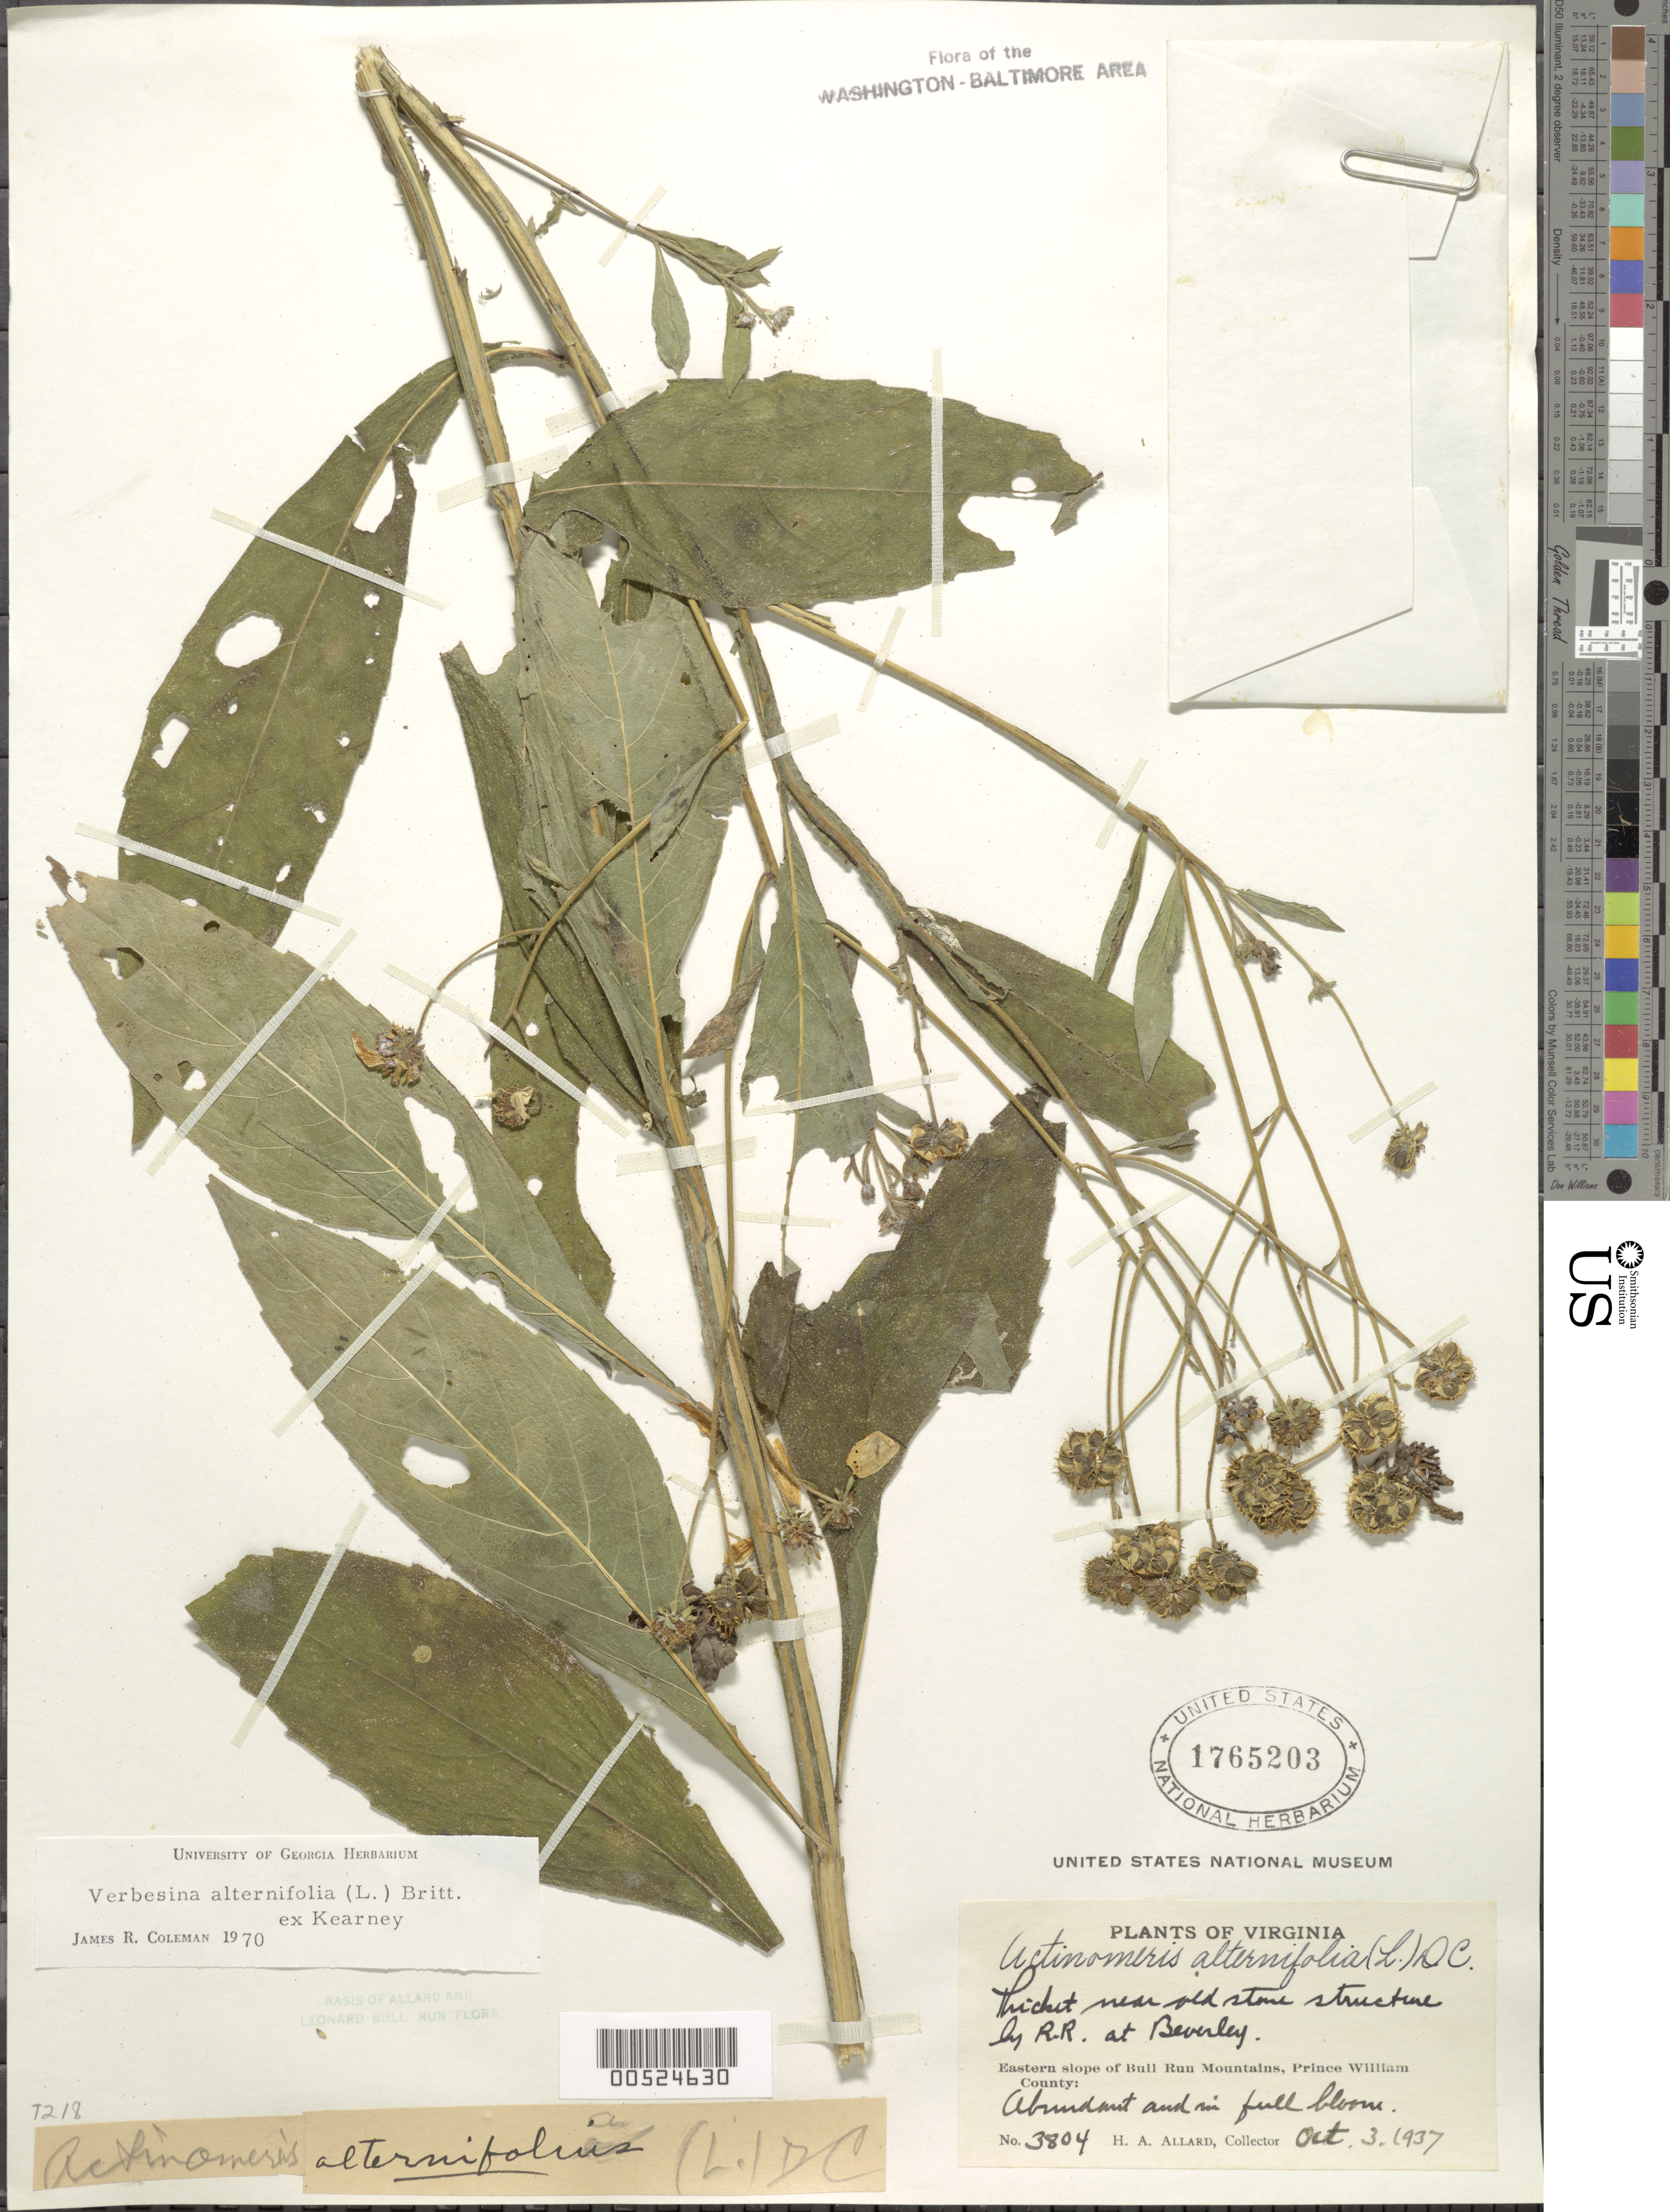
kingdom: Plantae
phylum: Tracheophyta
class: Magnoliopsida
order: Asterales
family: Asteraceae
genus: Verbesina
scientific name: Verbesina alternifolia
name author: (L.) Britton ex Kearney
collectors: H. A. Allard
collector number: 3804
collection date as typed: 03 Oct 1937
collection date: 1937-10-03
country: United States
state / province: Virginia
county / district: Prince William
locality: Bull Run Mountains, E slope, at Beverley Bull Run Mts.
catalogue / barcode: US 1765203